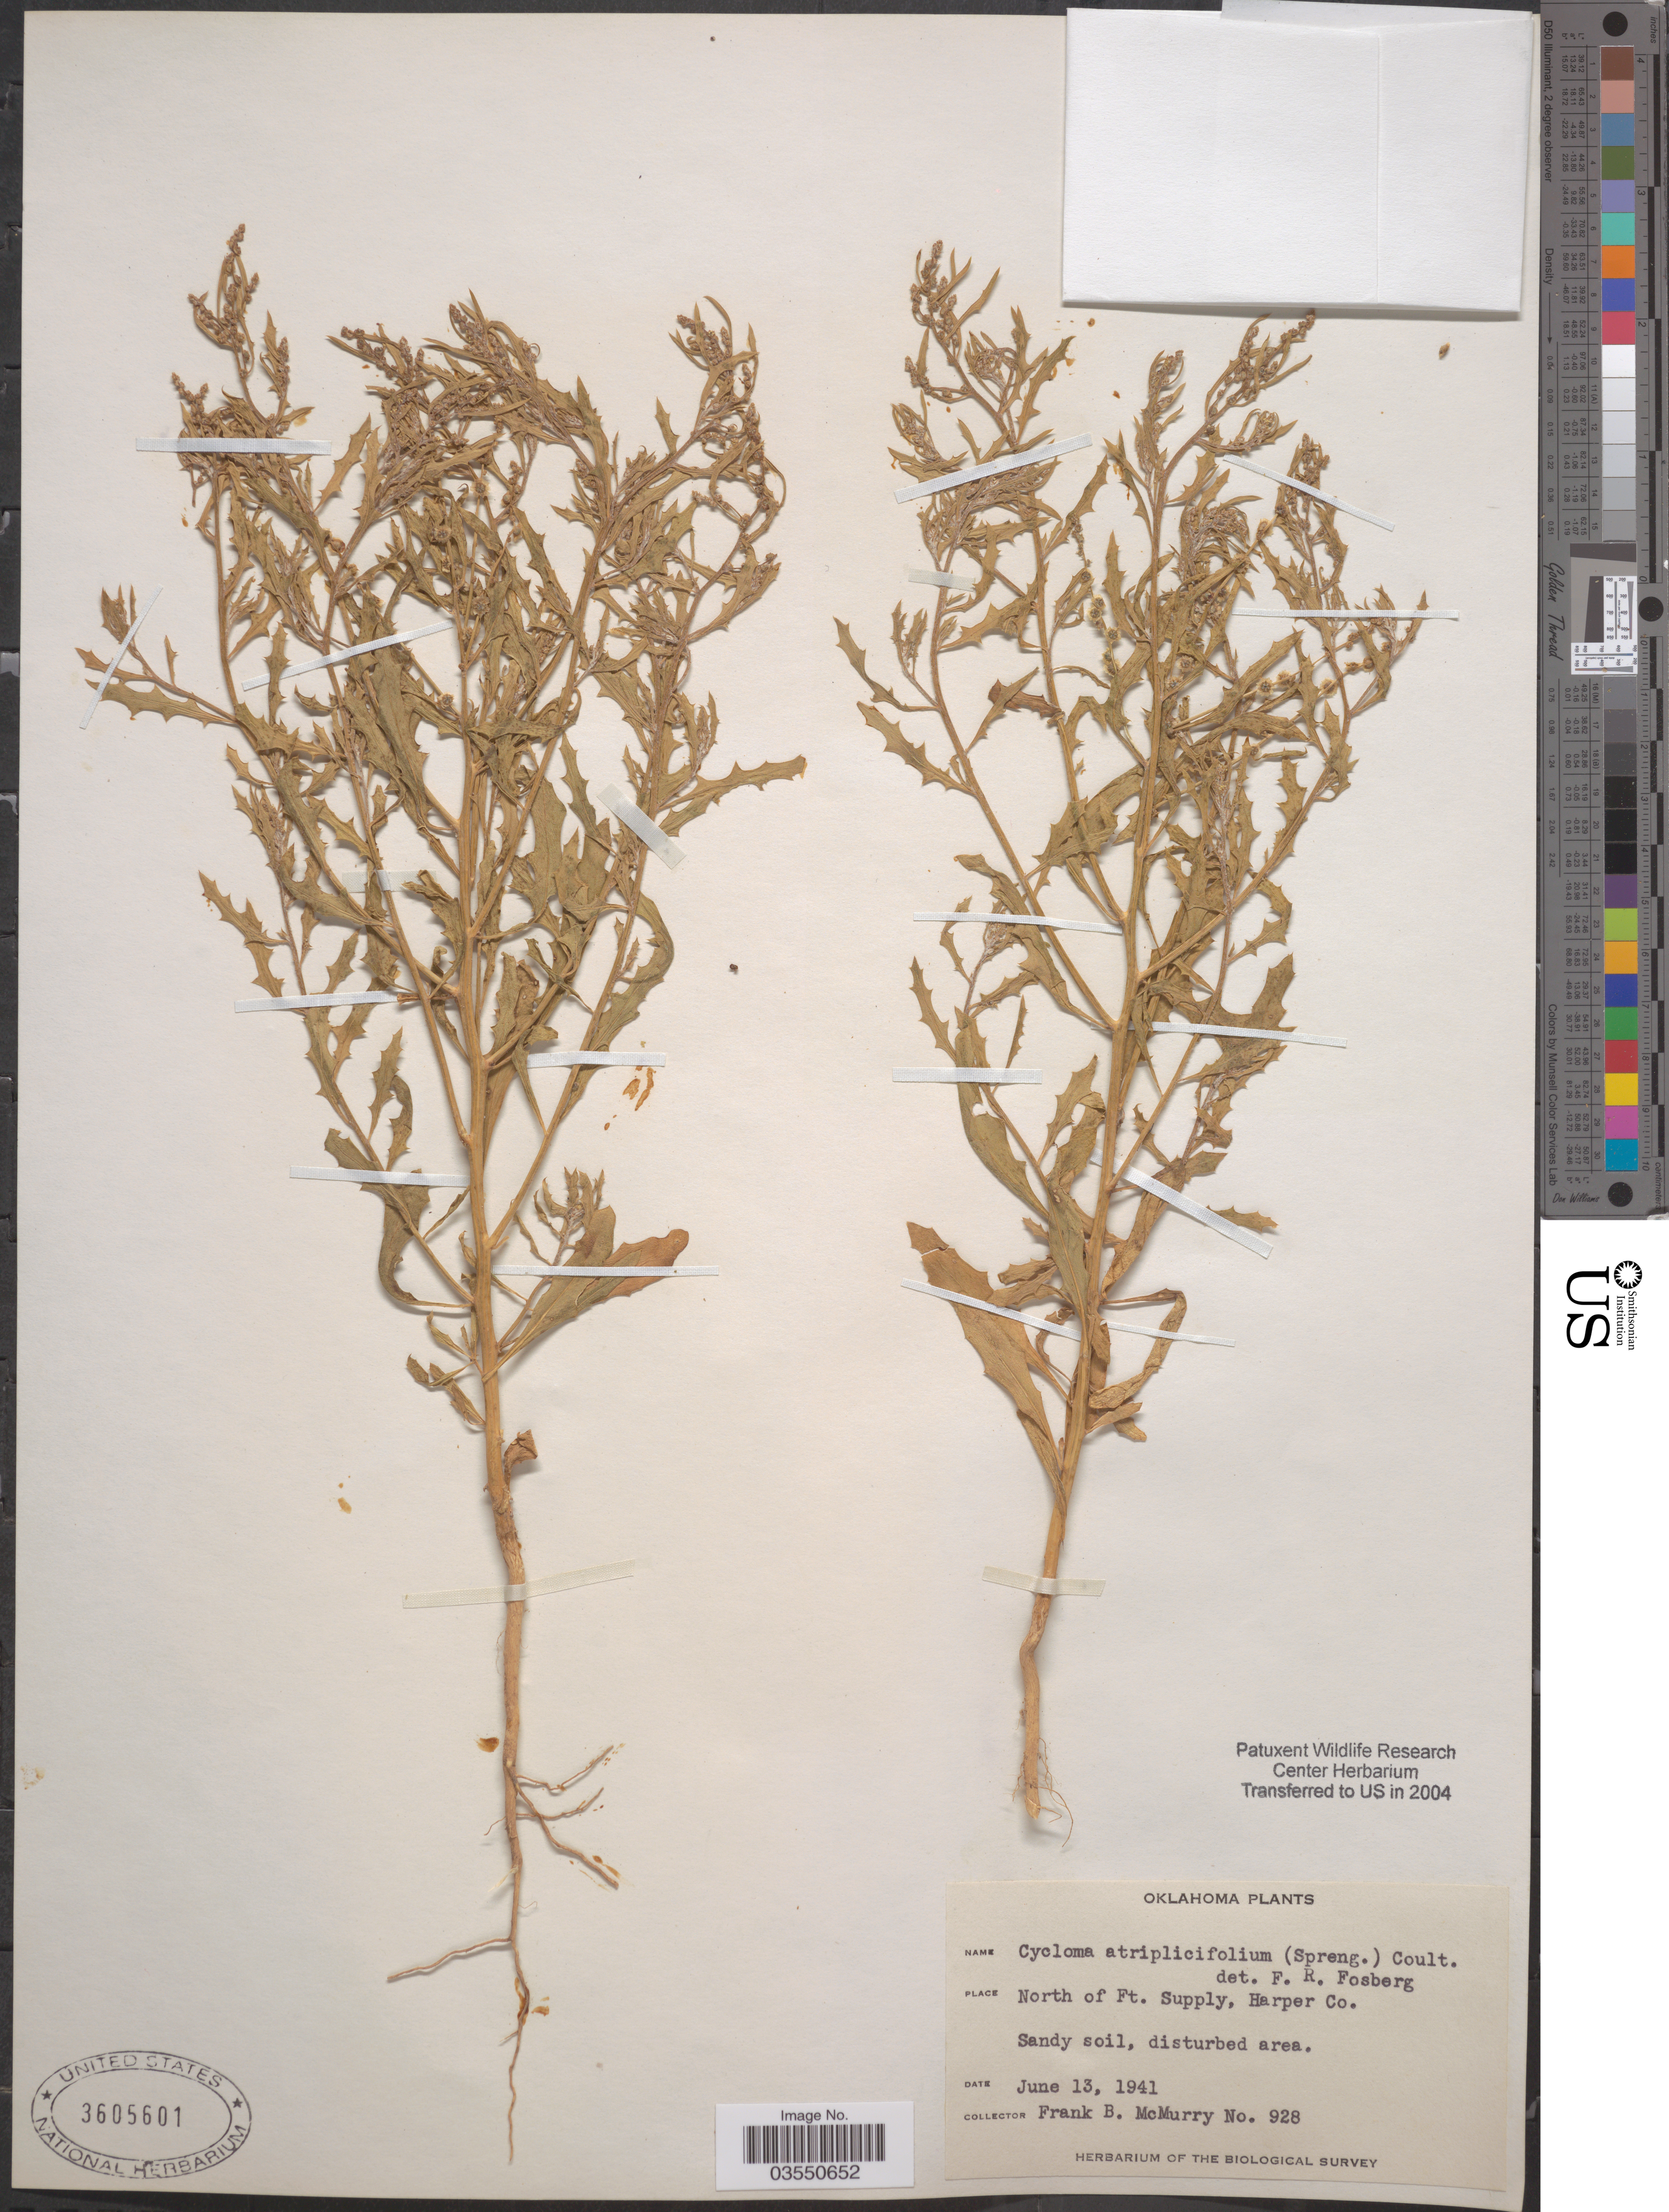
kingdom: Plantae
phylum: Tracheophyta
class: Magnoliopsida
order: Caryophyllales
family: Amaranthaceae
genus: Dysphania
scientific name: Dysphania atriplicifolia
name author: (Spreng.) G. Kadereit et al.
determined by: U.S. National Herbarium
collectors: F. B. McMurry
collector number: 928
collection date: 1941-06-13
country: United States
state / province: Oklahoma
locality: North of Ft. Supply, Harper Co.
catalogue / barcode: US 3605601